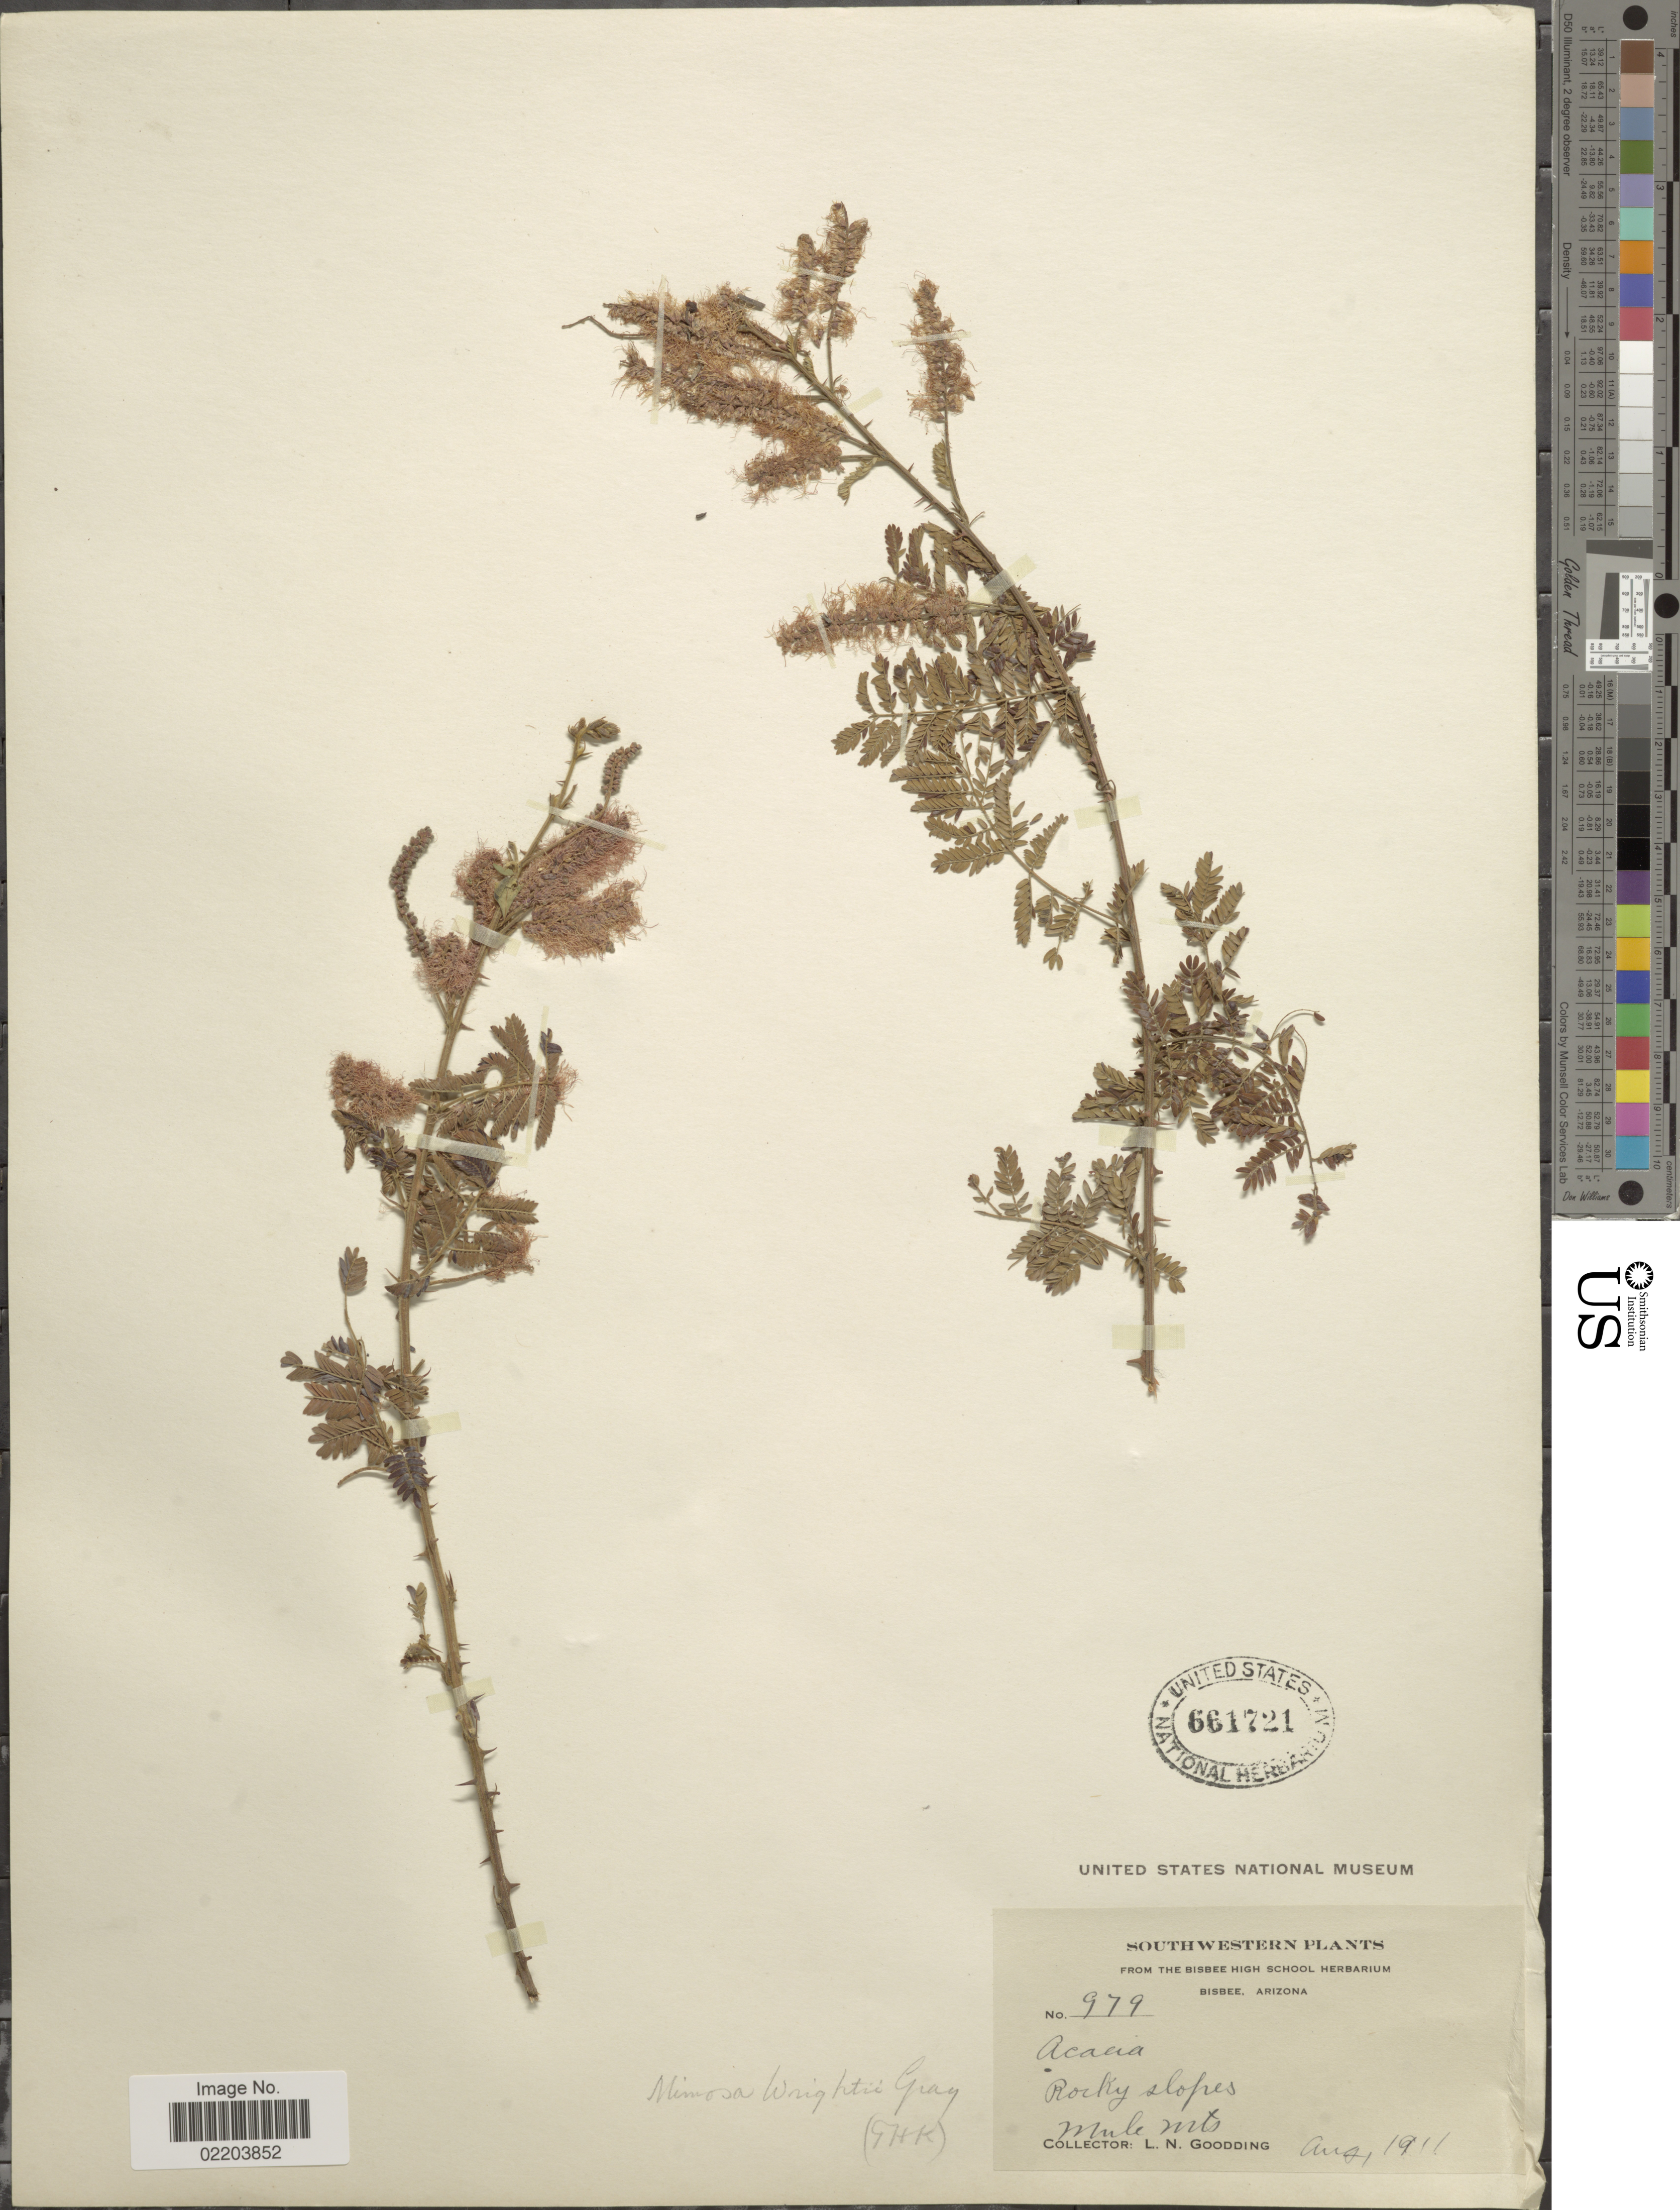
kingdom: Plantae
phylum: Tracheophyta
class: Magnoliopsida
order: Fabales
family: Fabaceae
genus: Mimosa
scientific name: Mimosa wrightii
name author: A. Gray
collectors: L. N. Goodding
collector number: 979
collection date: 1911-08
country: United States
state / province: Arizona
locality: Southwestern, Rocky slopes, Mule Mts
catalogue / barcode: US 661721